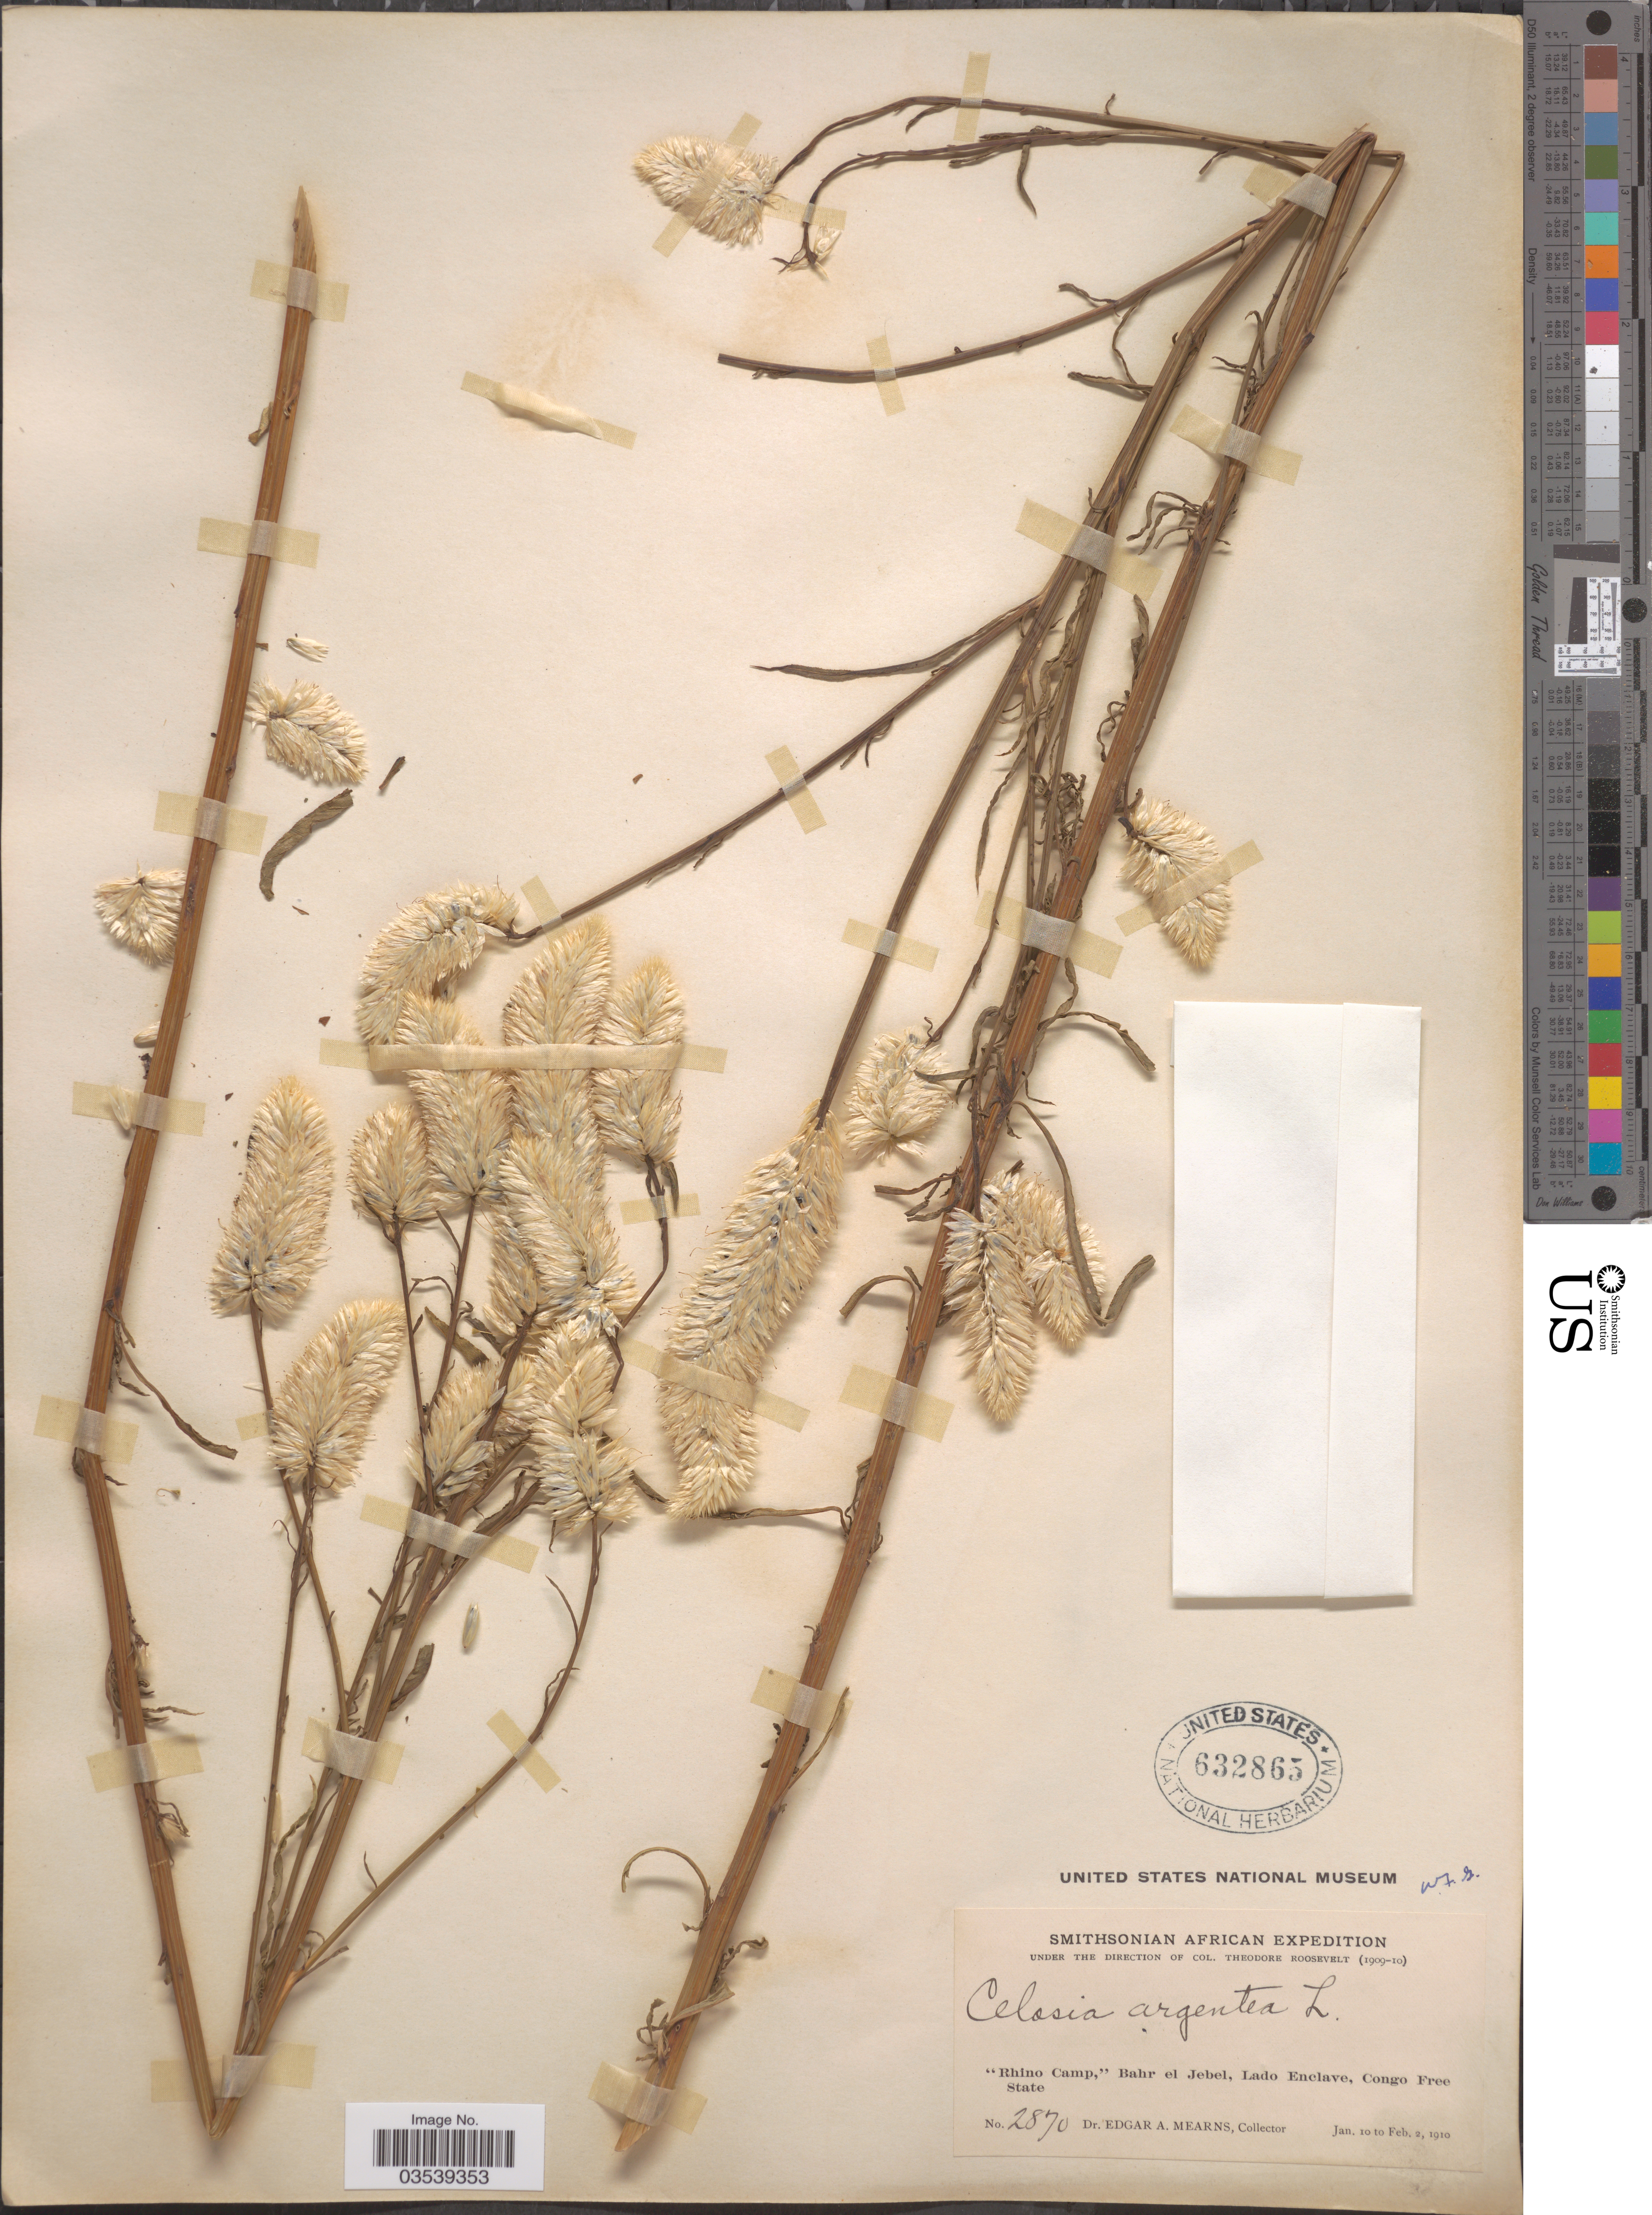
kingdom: Plantae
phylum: Tracheophyta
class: Magnoliopsida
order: Caryophyllales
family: Amaranthaceae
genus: Celosia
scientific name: Celosia argentea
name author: L.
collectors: E. A. Mearns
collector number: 2870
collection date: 1910-01-10/1910-02-02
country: Congo, Democratic Republic of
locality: Rhino Camp,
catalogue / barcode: US 632865